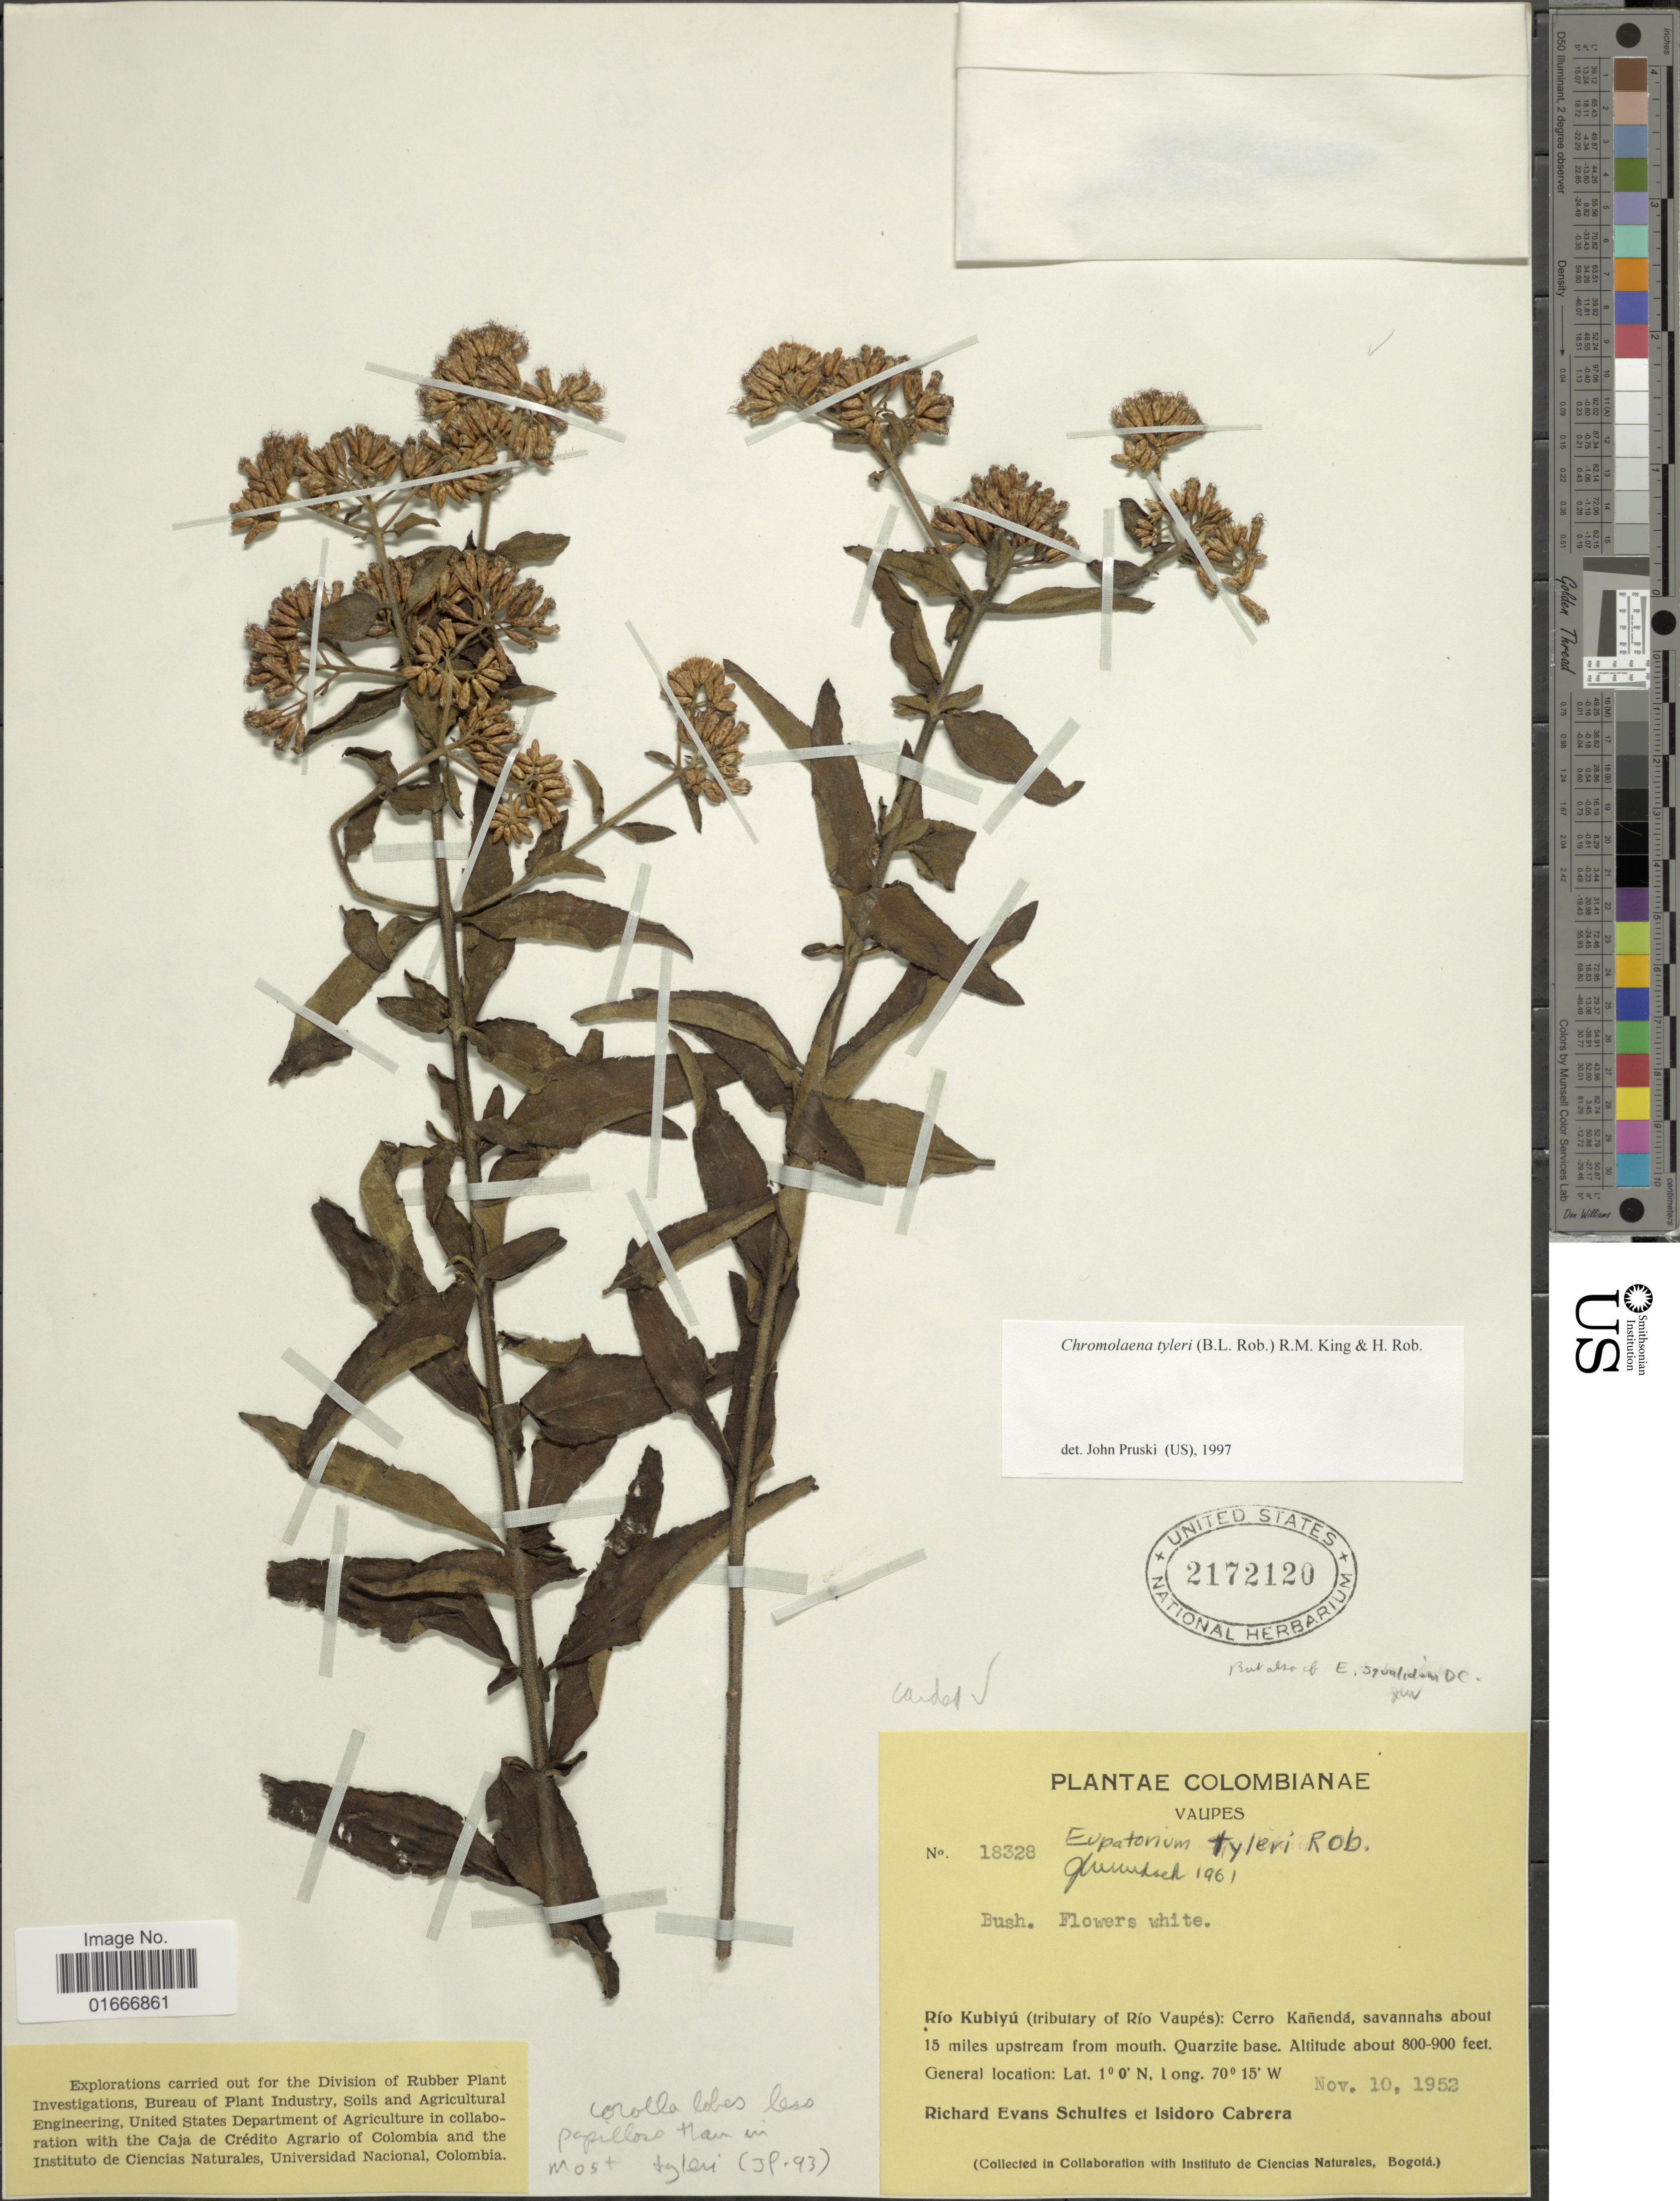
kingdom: Plantae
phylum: Tracheophyta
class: Magnoliopsida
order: Asterales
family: Asteraceae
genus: Chromolaena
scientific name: Chromolaena tyleri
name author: (B.L. Rob.) R.M. King & H. Rob.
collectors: R. E. Schultes & I. Cabrera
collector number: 18328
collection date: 1952-11-10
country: Colombia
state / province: Vaupés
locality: Colombianae. Vaupés. Rio Kubiyu (tributary of Rio Vaupés): Cerro Kañenda, savannahs about 15 miles upstream from mouth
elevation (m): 244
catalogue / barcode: US 2172120